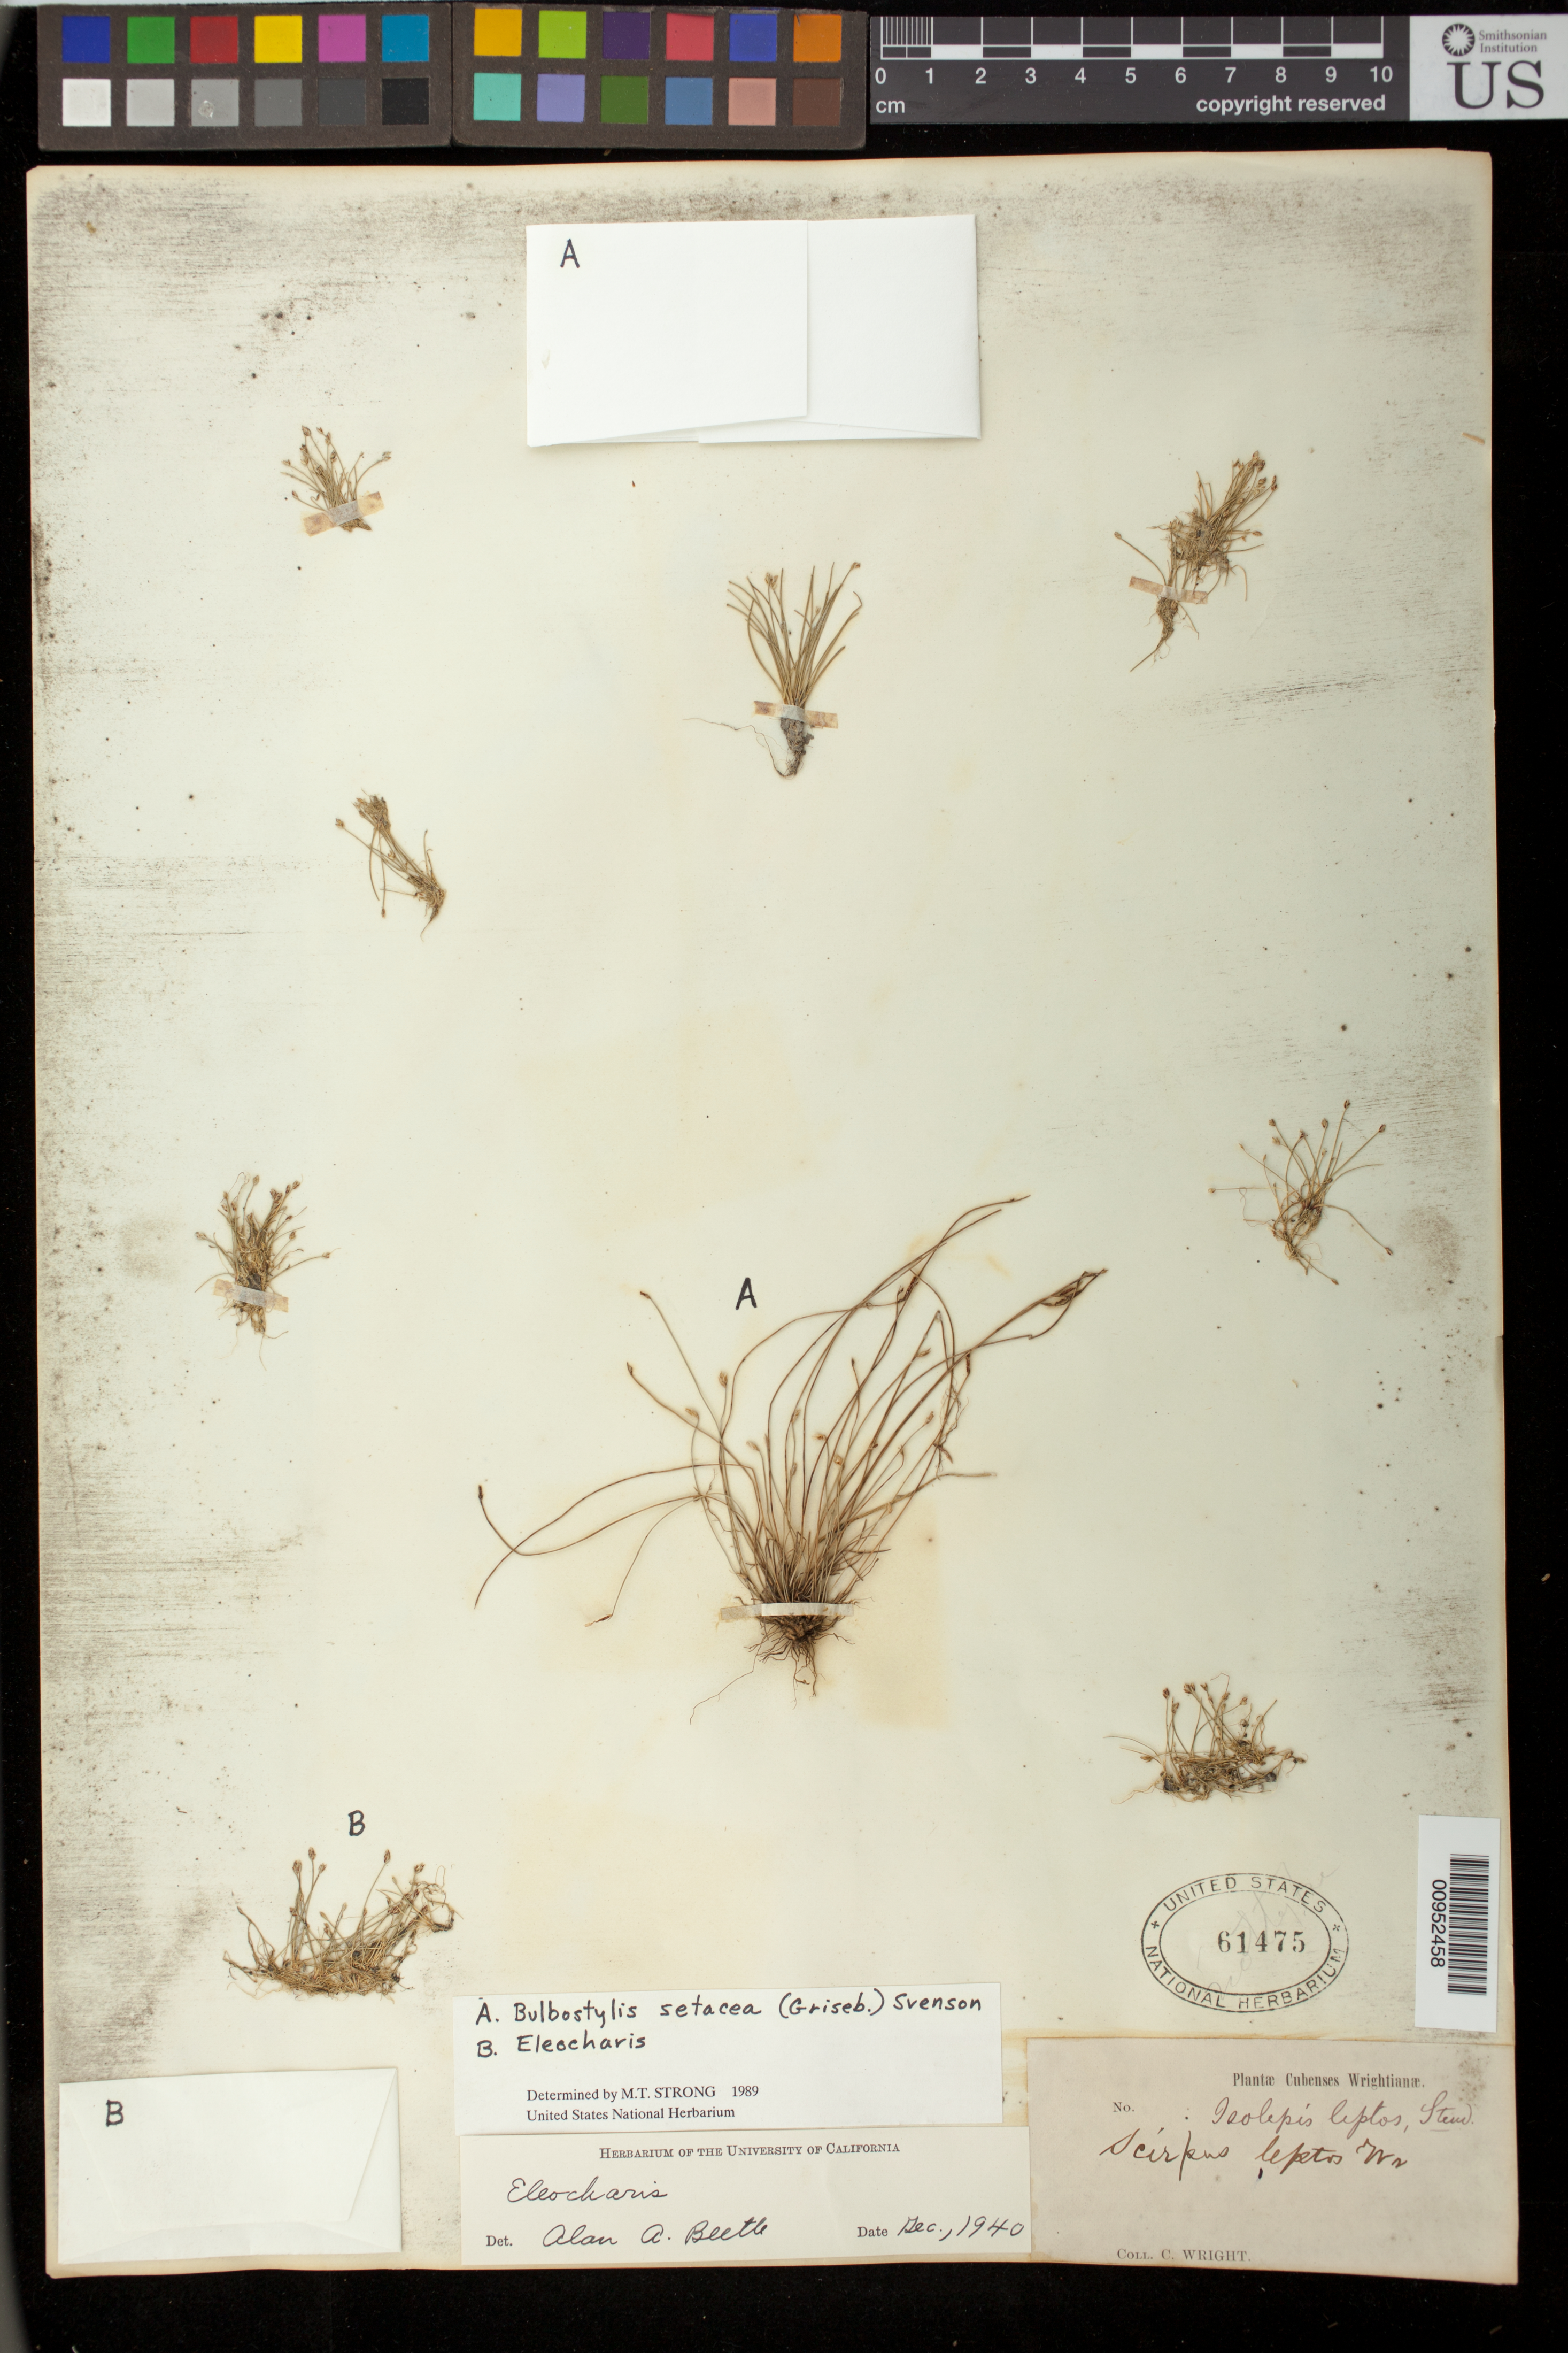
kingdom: Plantae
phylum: Tracheophyta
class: Liliopsida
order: Poales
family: Cyperaceae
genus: Bulbostylis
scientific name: Bulbostylis setacea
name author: (Griseb.) Svenson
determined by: Strong, M. T., (US), Smithsonian Institution - National Museum of Natural History (UNITED STATES)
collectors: C. Wright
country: Cuba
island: Cuba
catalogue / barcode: US 61475